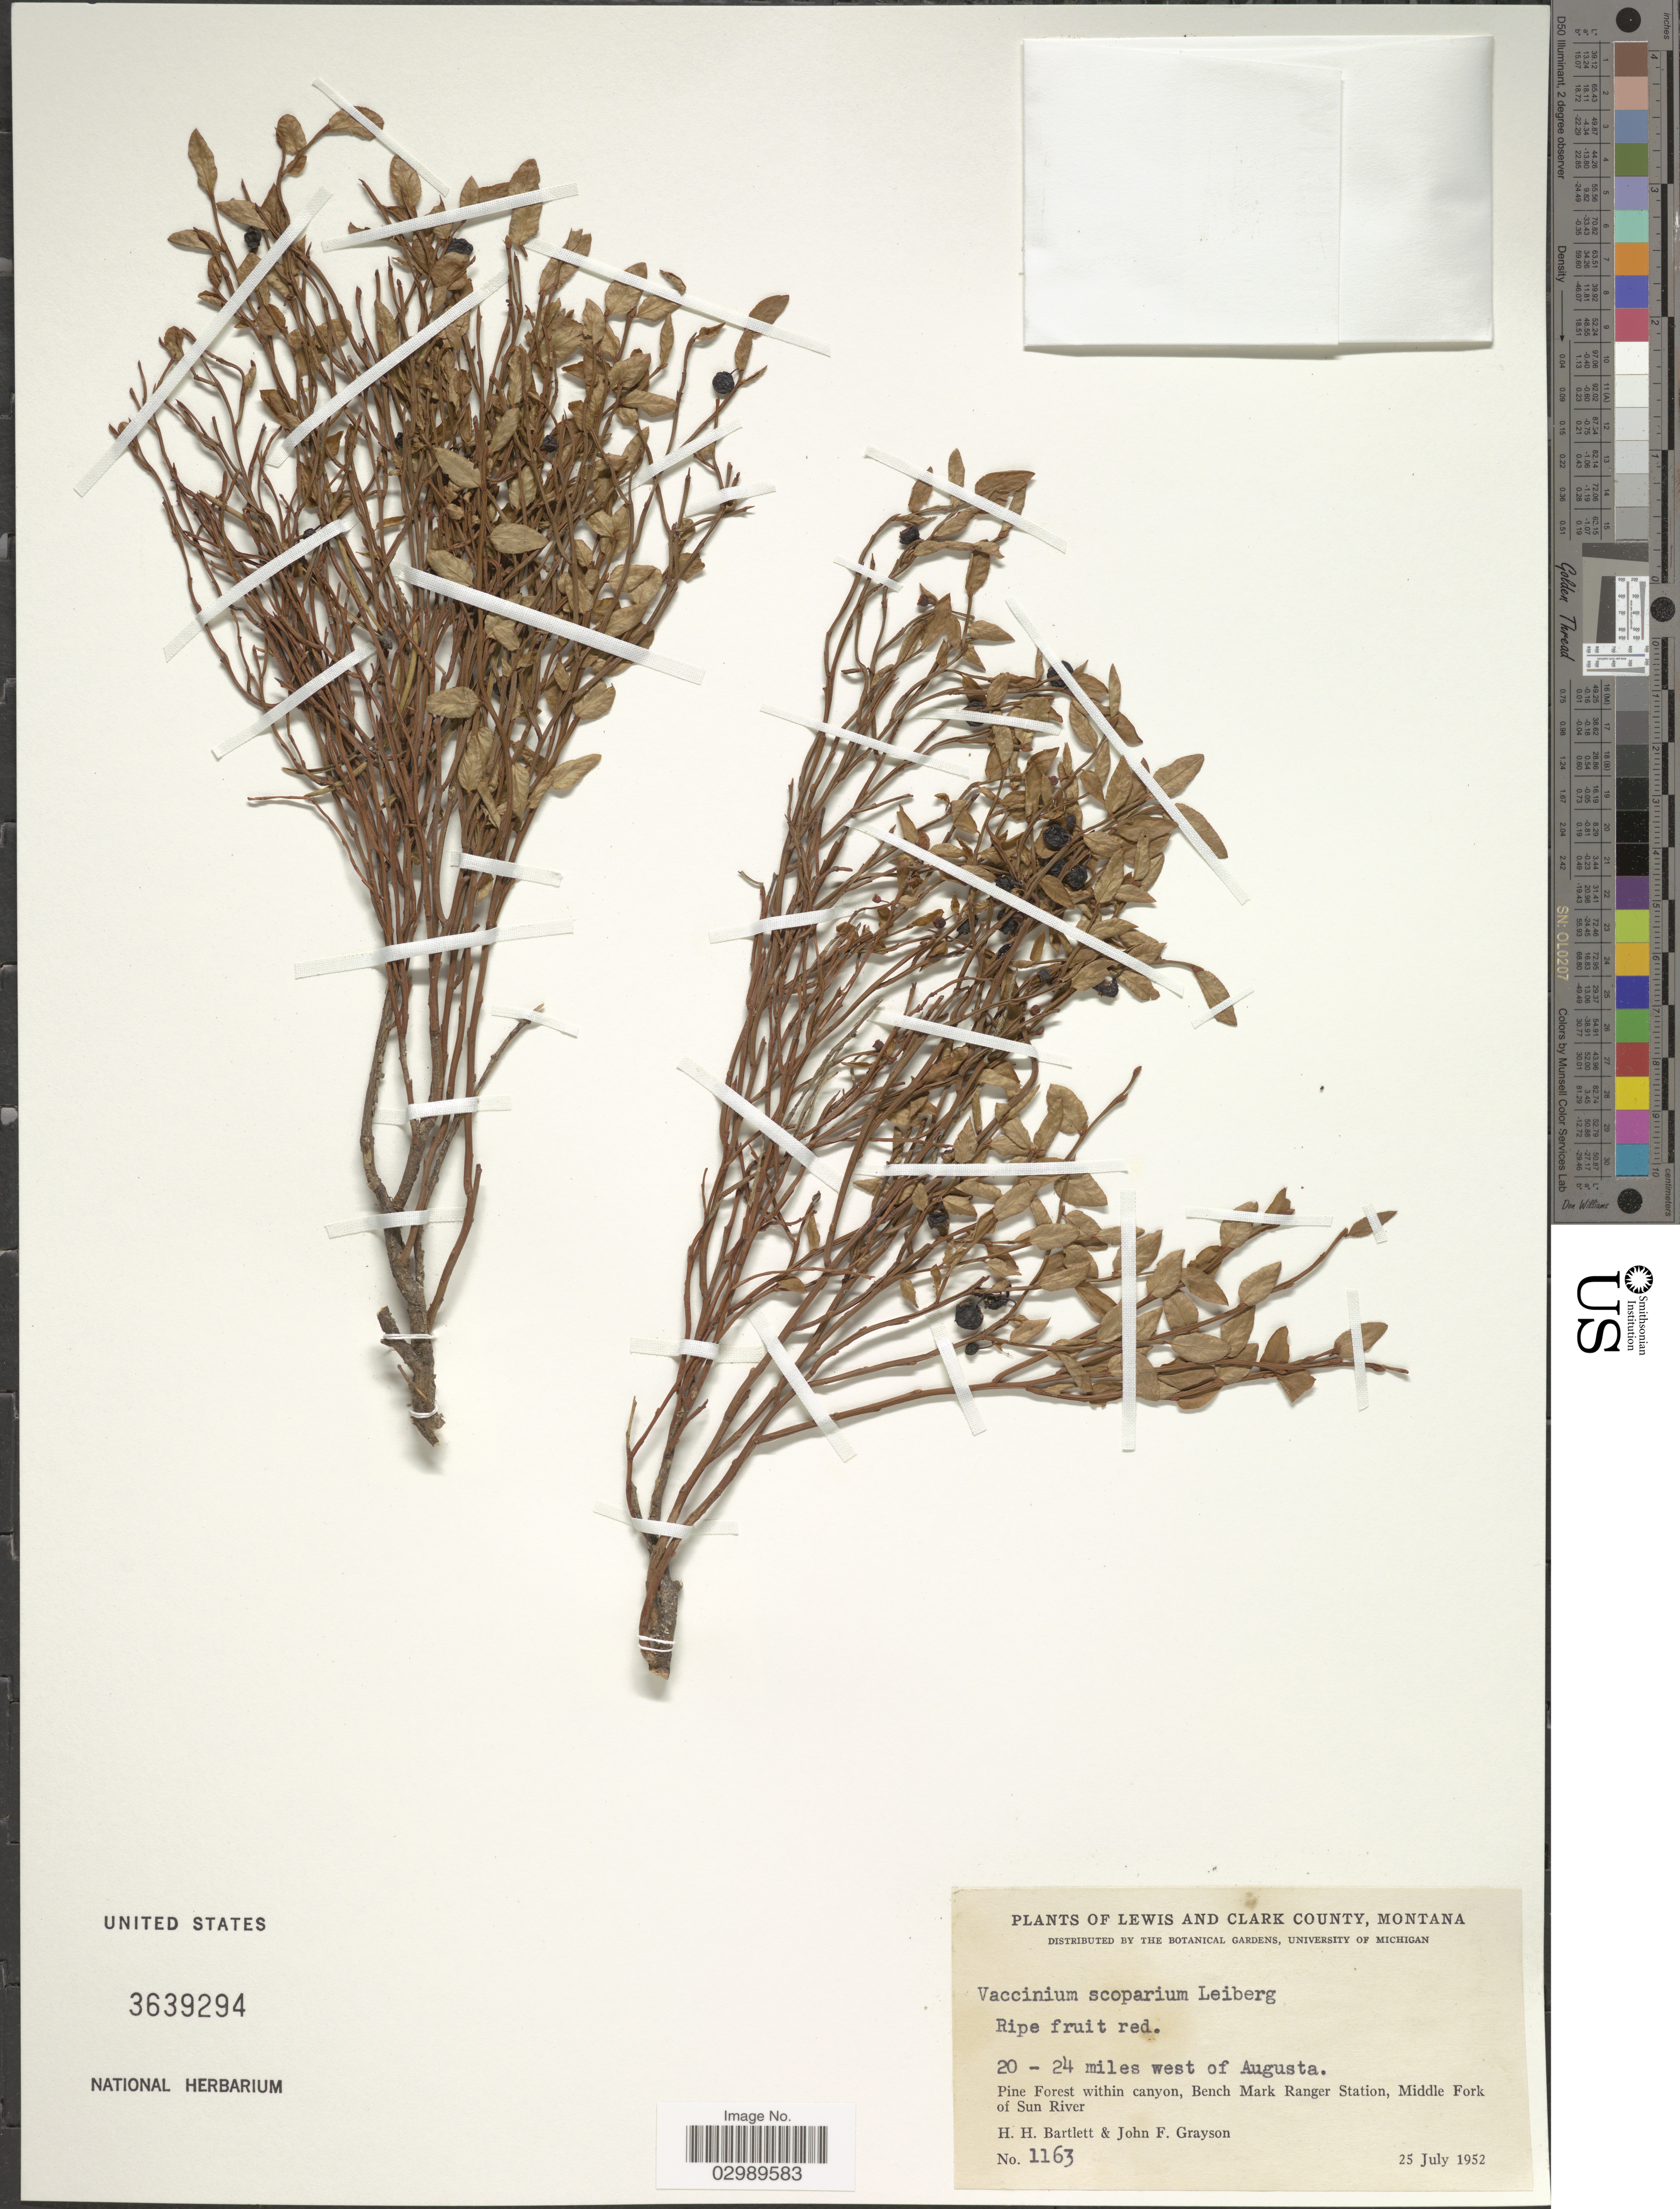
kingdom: Plantae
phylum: Tracheophyta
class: Magnoliopsida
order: Ericales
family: Ericaceae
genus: Vaccinium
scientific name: Vaccinium scoparium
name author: Leiberg ex Coville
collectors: H. H. Bartlett & J. Grayson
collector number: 1163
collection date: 1952-07-25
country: United States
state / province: Montana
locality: Lewis and Clark County, 20-24 miles west of Augusta. Bench Mark Ranger Station, Middle Fork of Sun River.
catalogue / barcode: US 3639294